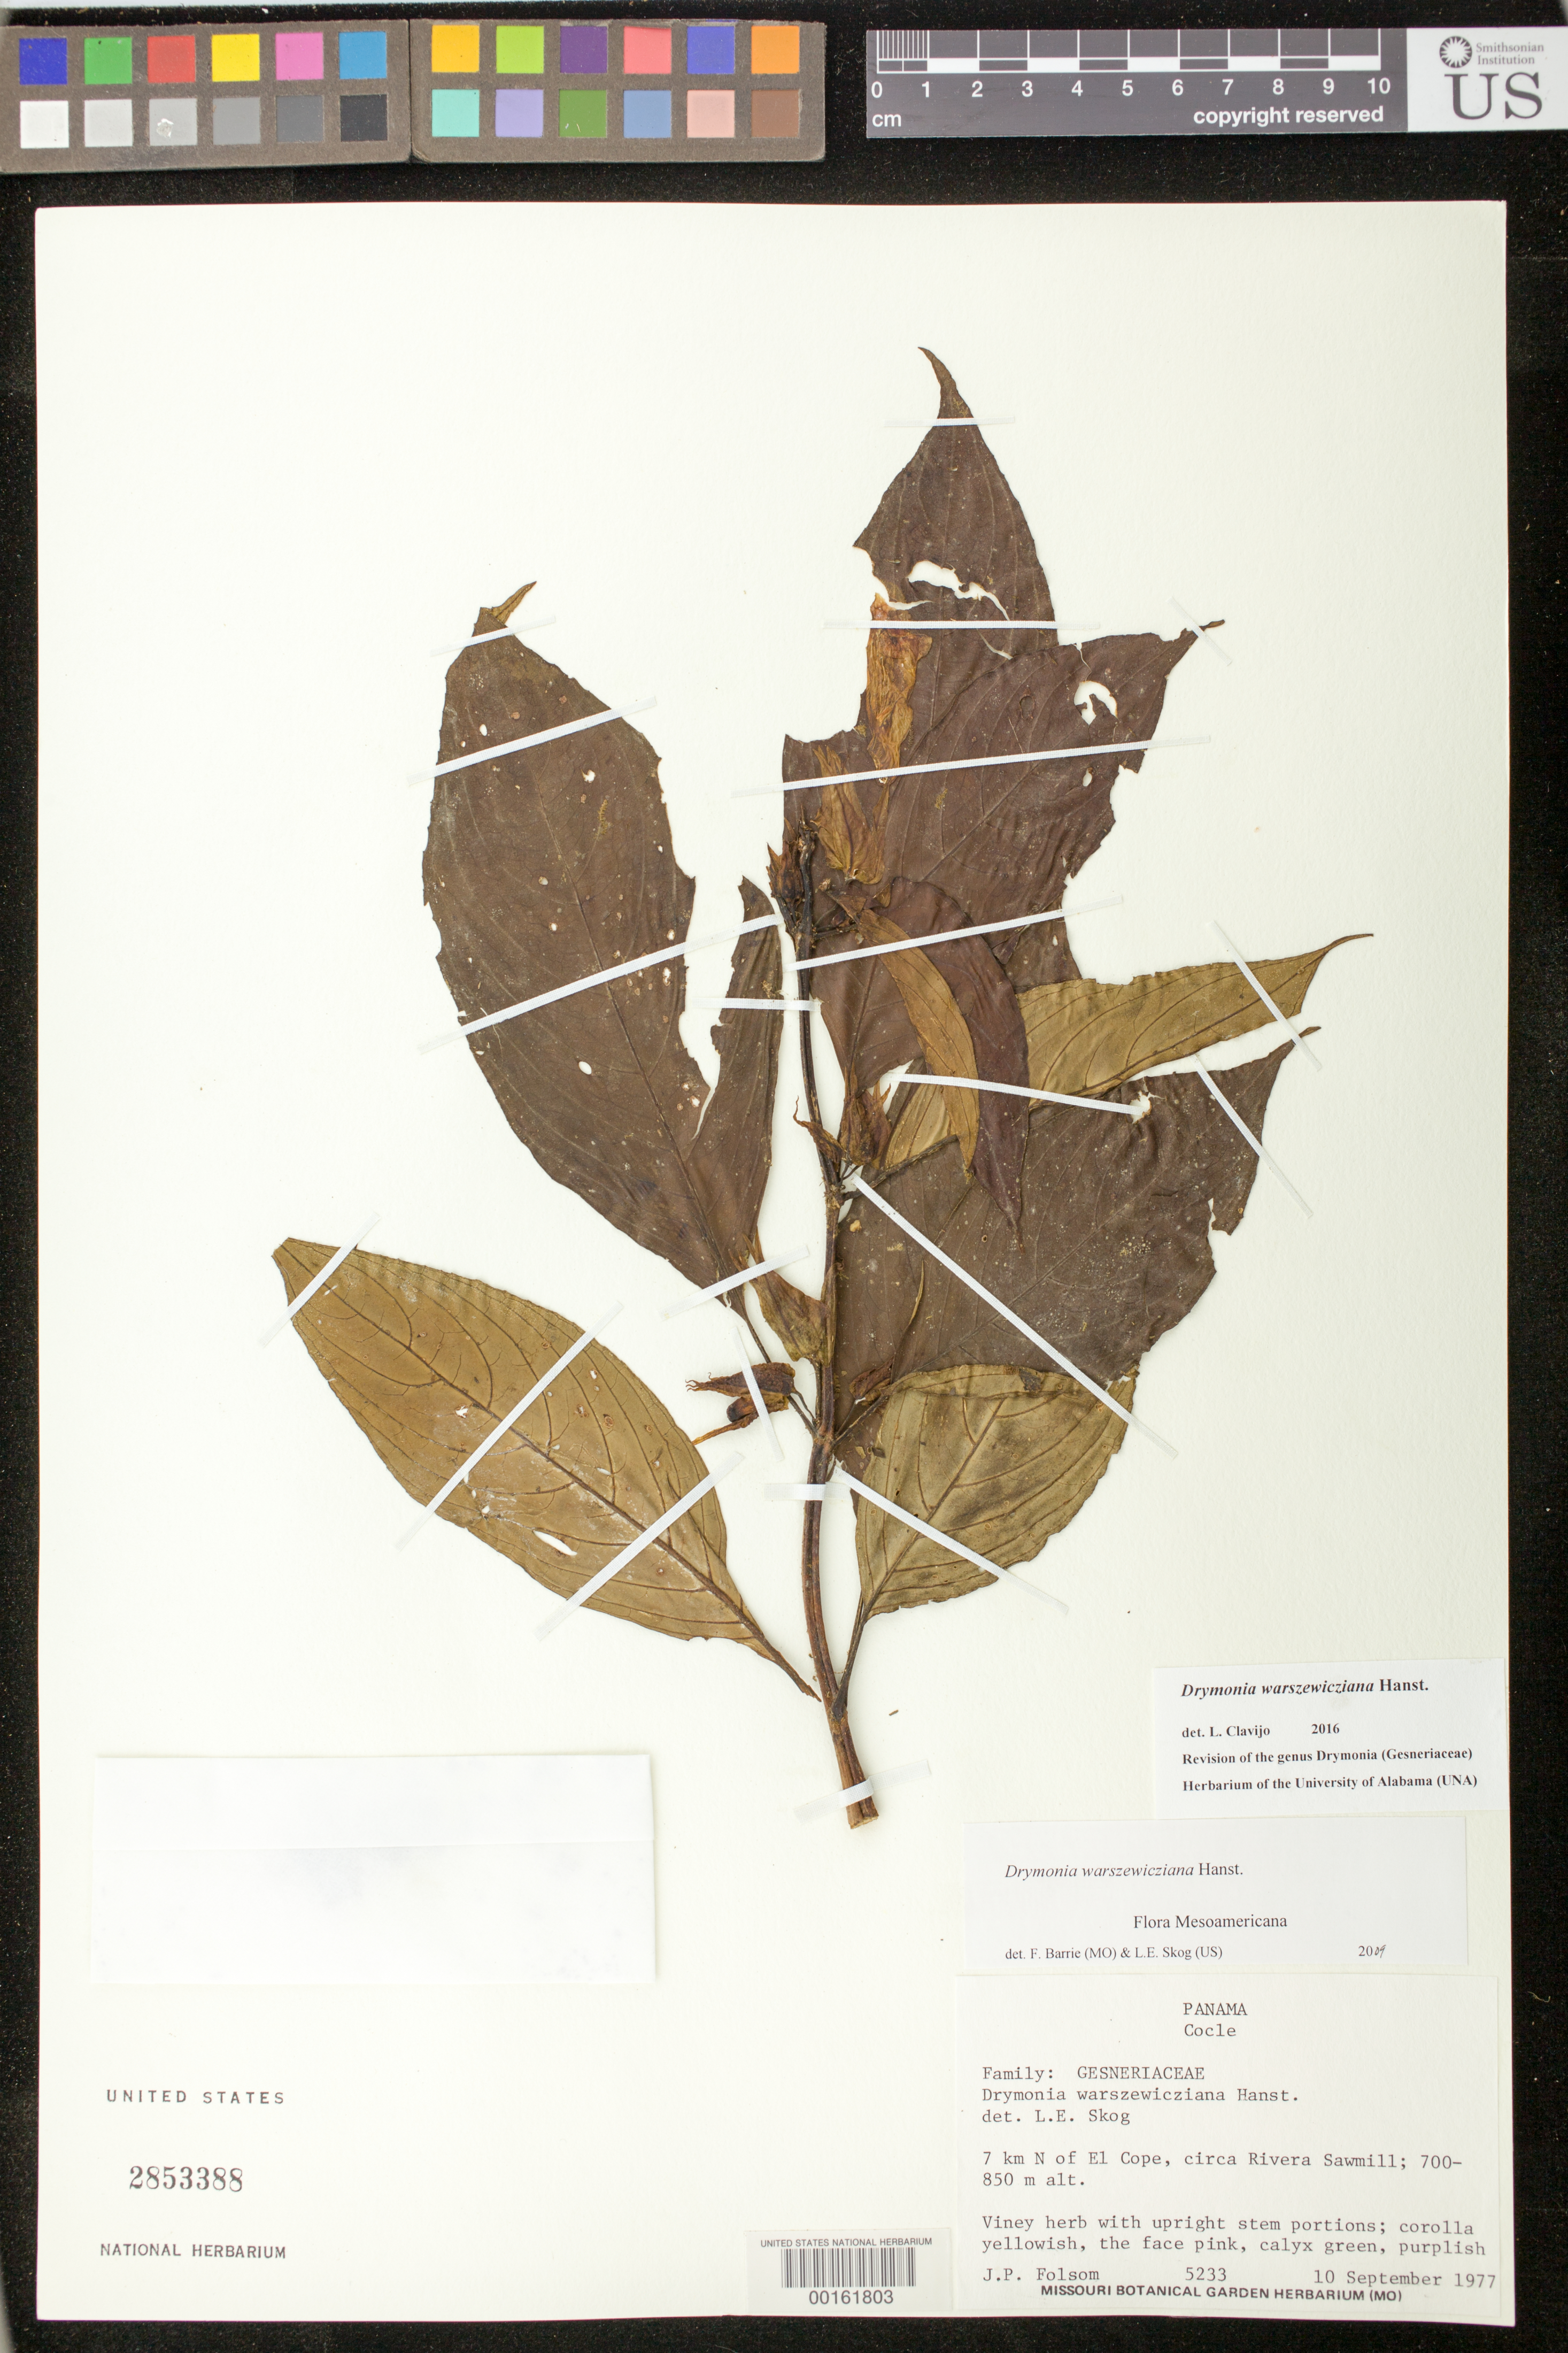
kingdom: Plantae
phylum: Tracheophyta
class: Magnoliopsida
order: Lamiales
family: Gesneriaceae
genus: Drymonia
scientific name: Drymonia warszewicziana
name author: Hanst.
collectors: J. P. Folsom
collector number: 5233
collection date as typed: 10 Sep 1977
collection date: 1977-09-10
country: Panama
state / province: Colón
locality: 7 km N of El Cope, circa Rivera sawmill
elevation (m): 700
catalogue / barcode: US 2853388